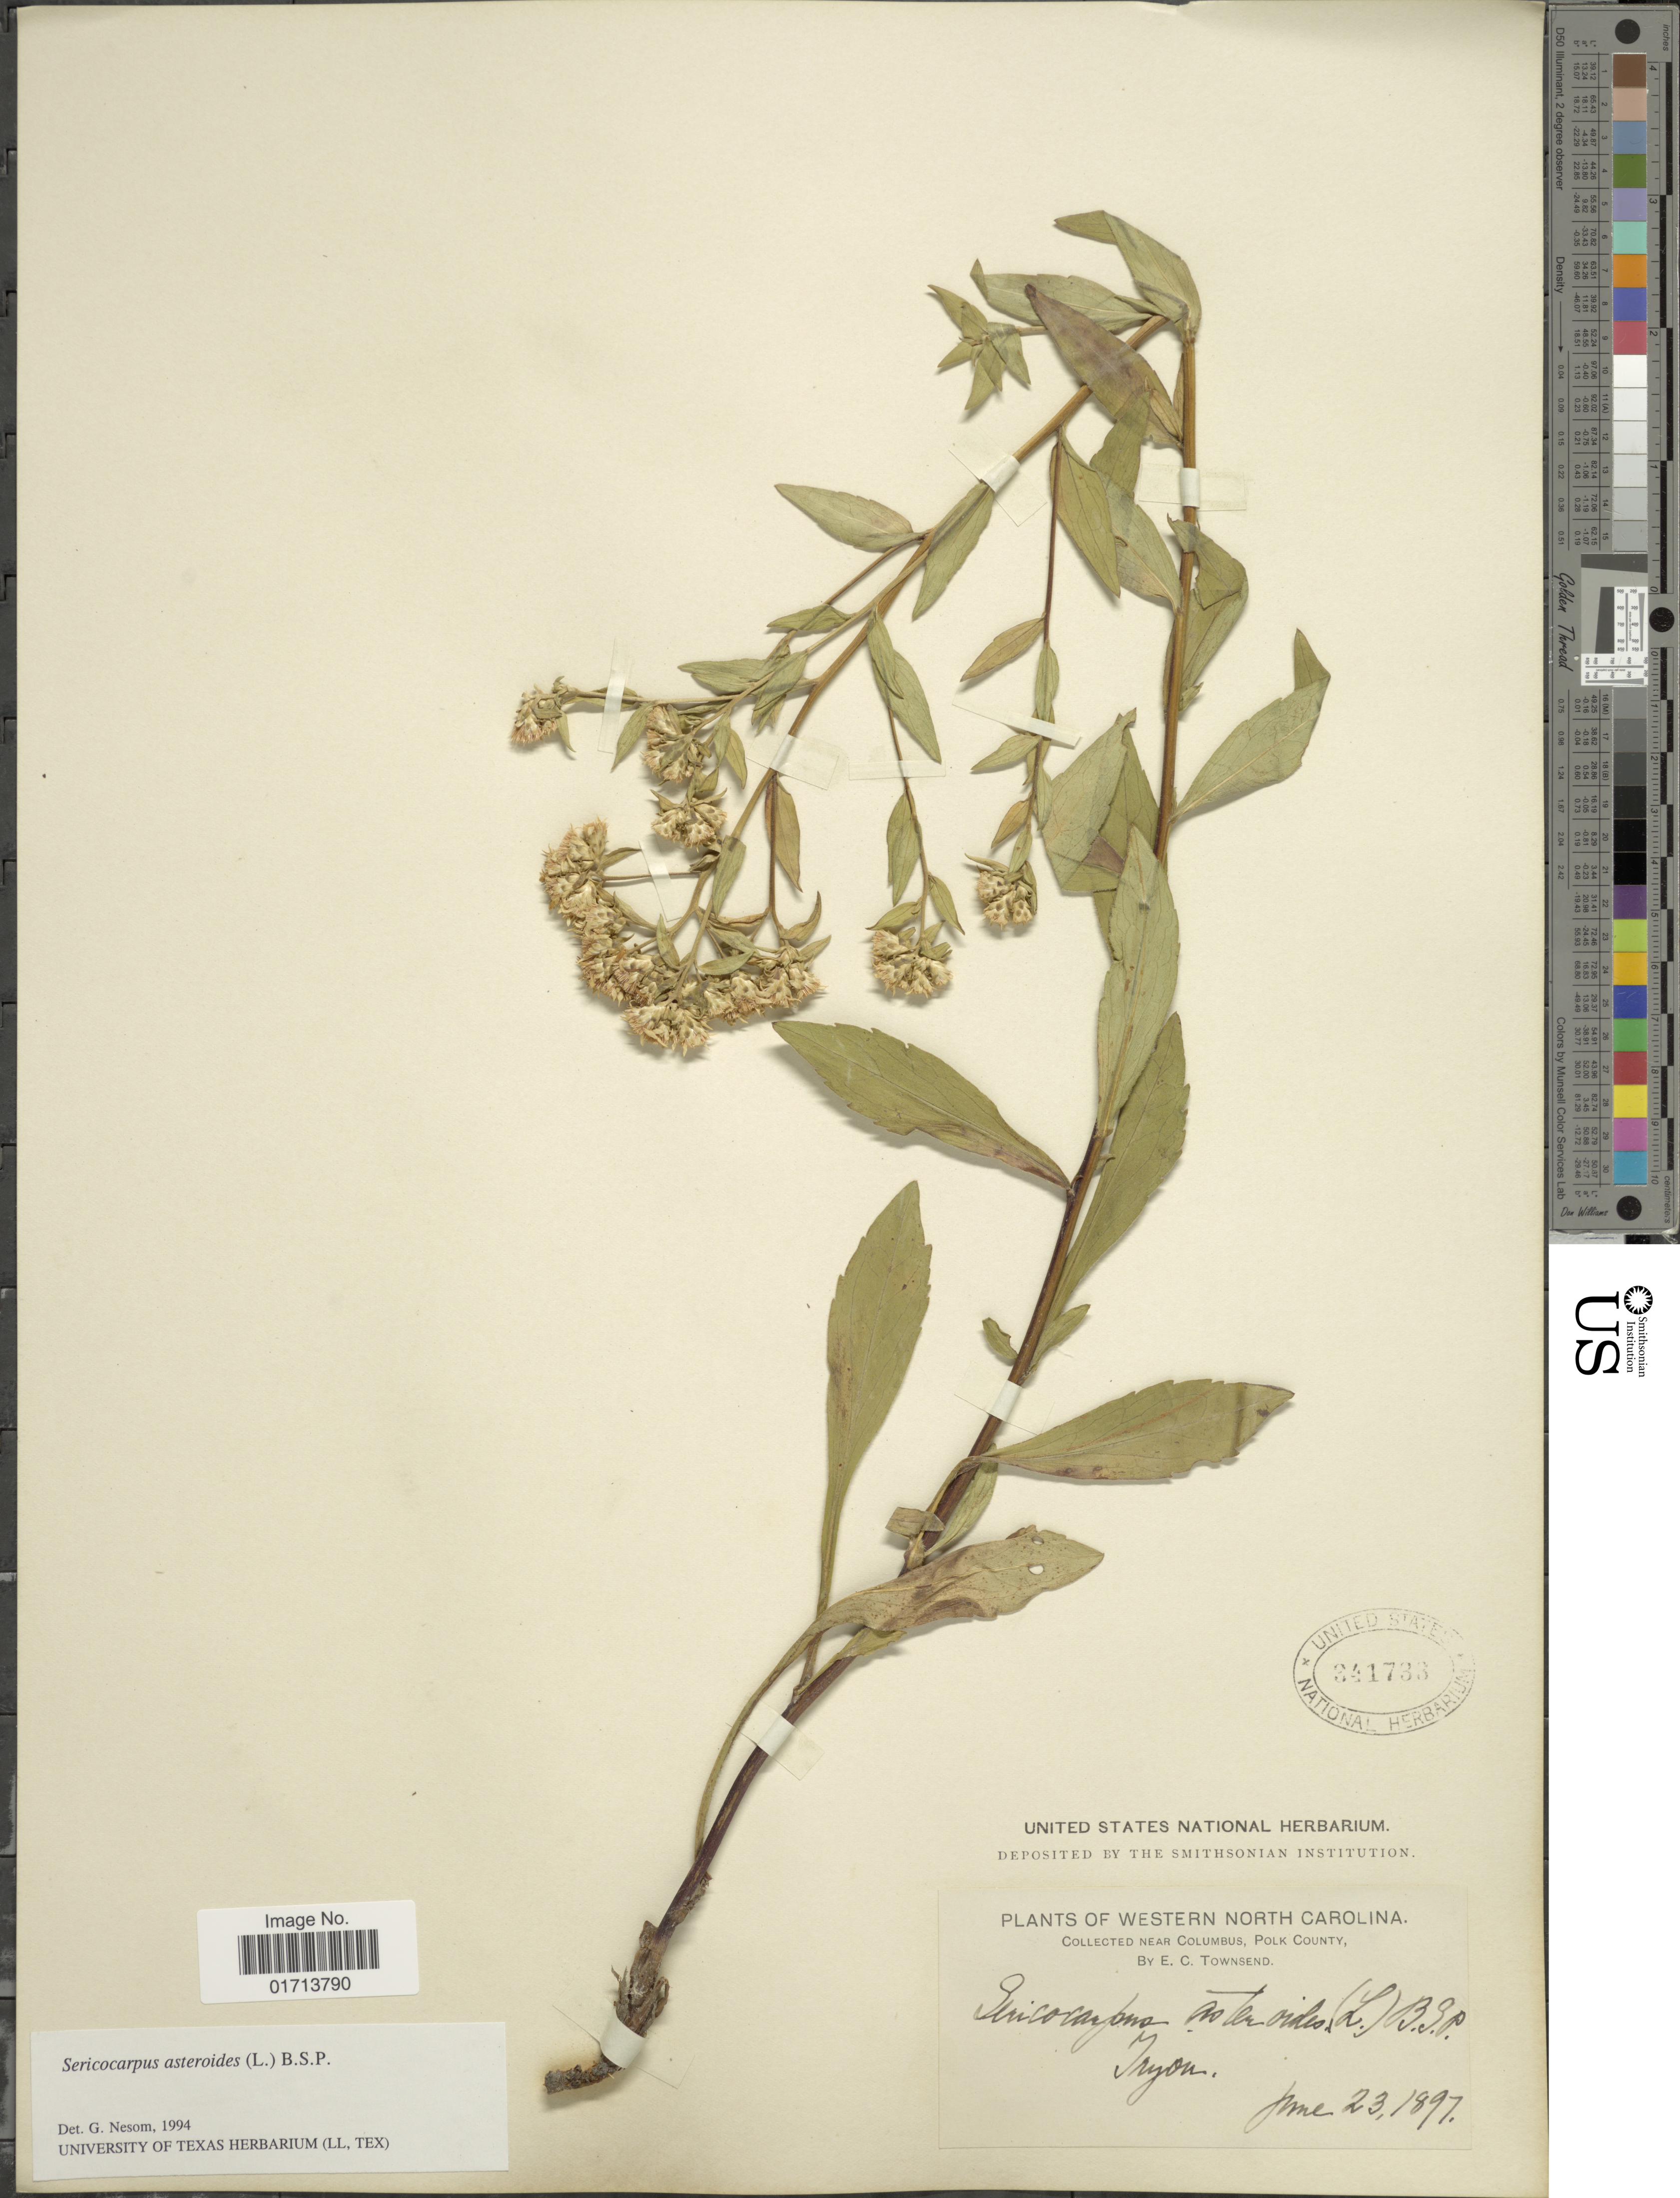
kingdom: Plantae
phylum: Tracheophyta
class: Magnoliopsida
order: Asterales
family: Asteraceae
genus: Sericocarpus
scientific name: Sericocarpus asteroides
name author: (L.) Britton, Stearns & Poggenb.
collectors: E. C. Townsend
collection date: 1897-06-23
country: United States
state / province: North Carolina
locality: Western North Carolina, near Columbus, Polk County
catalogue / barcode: US 341733